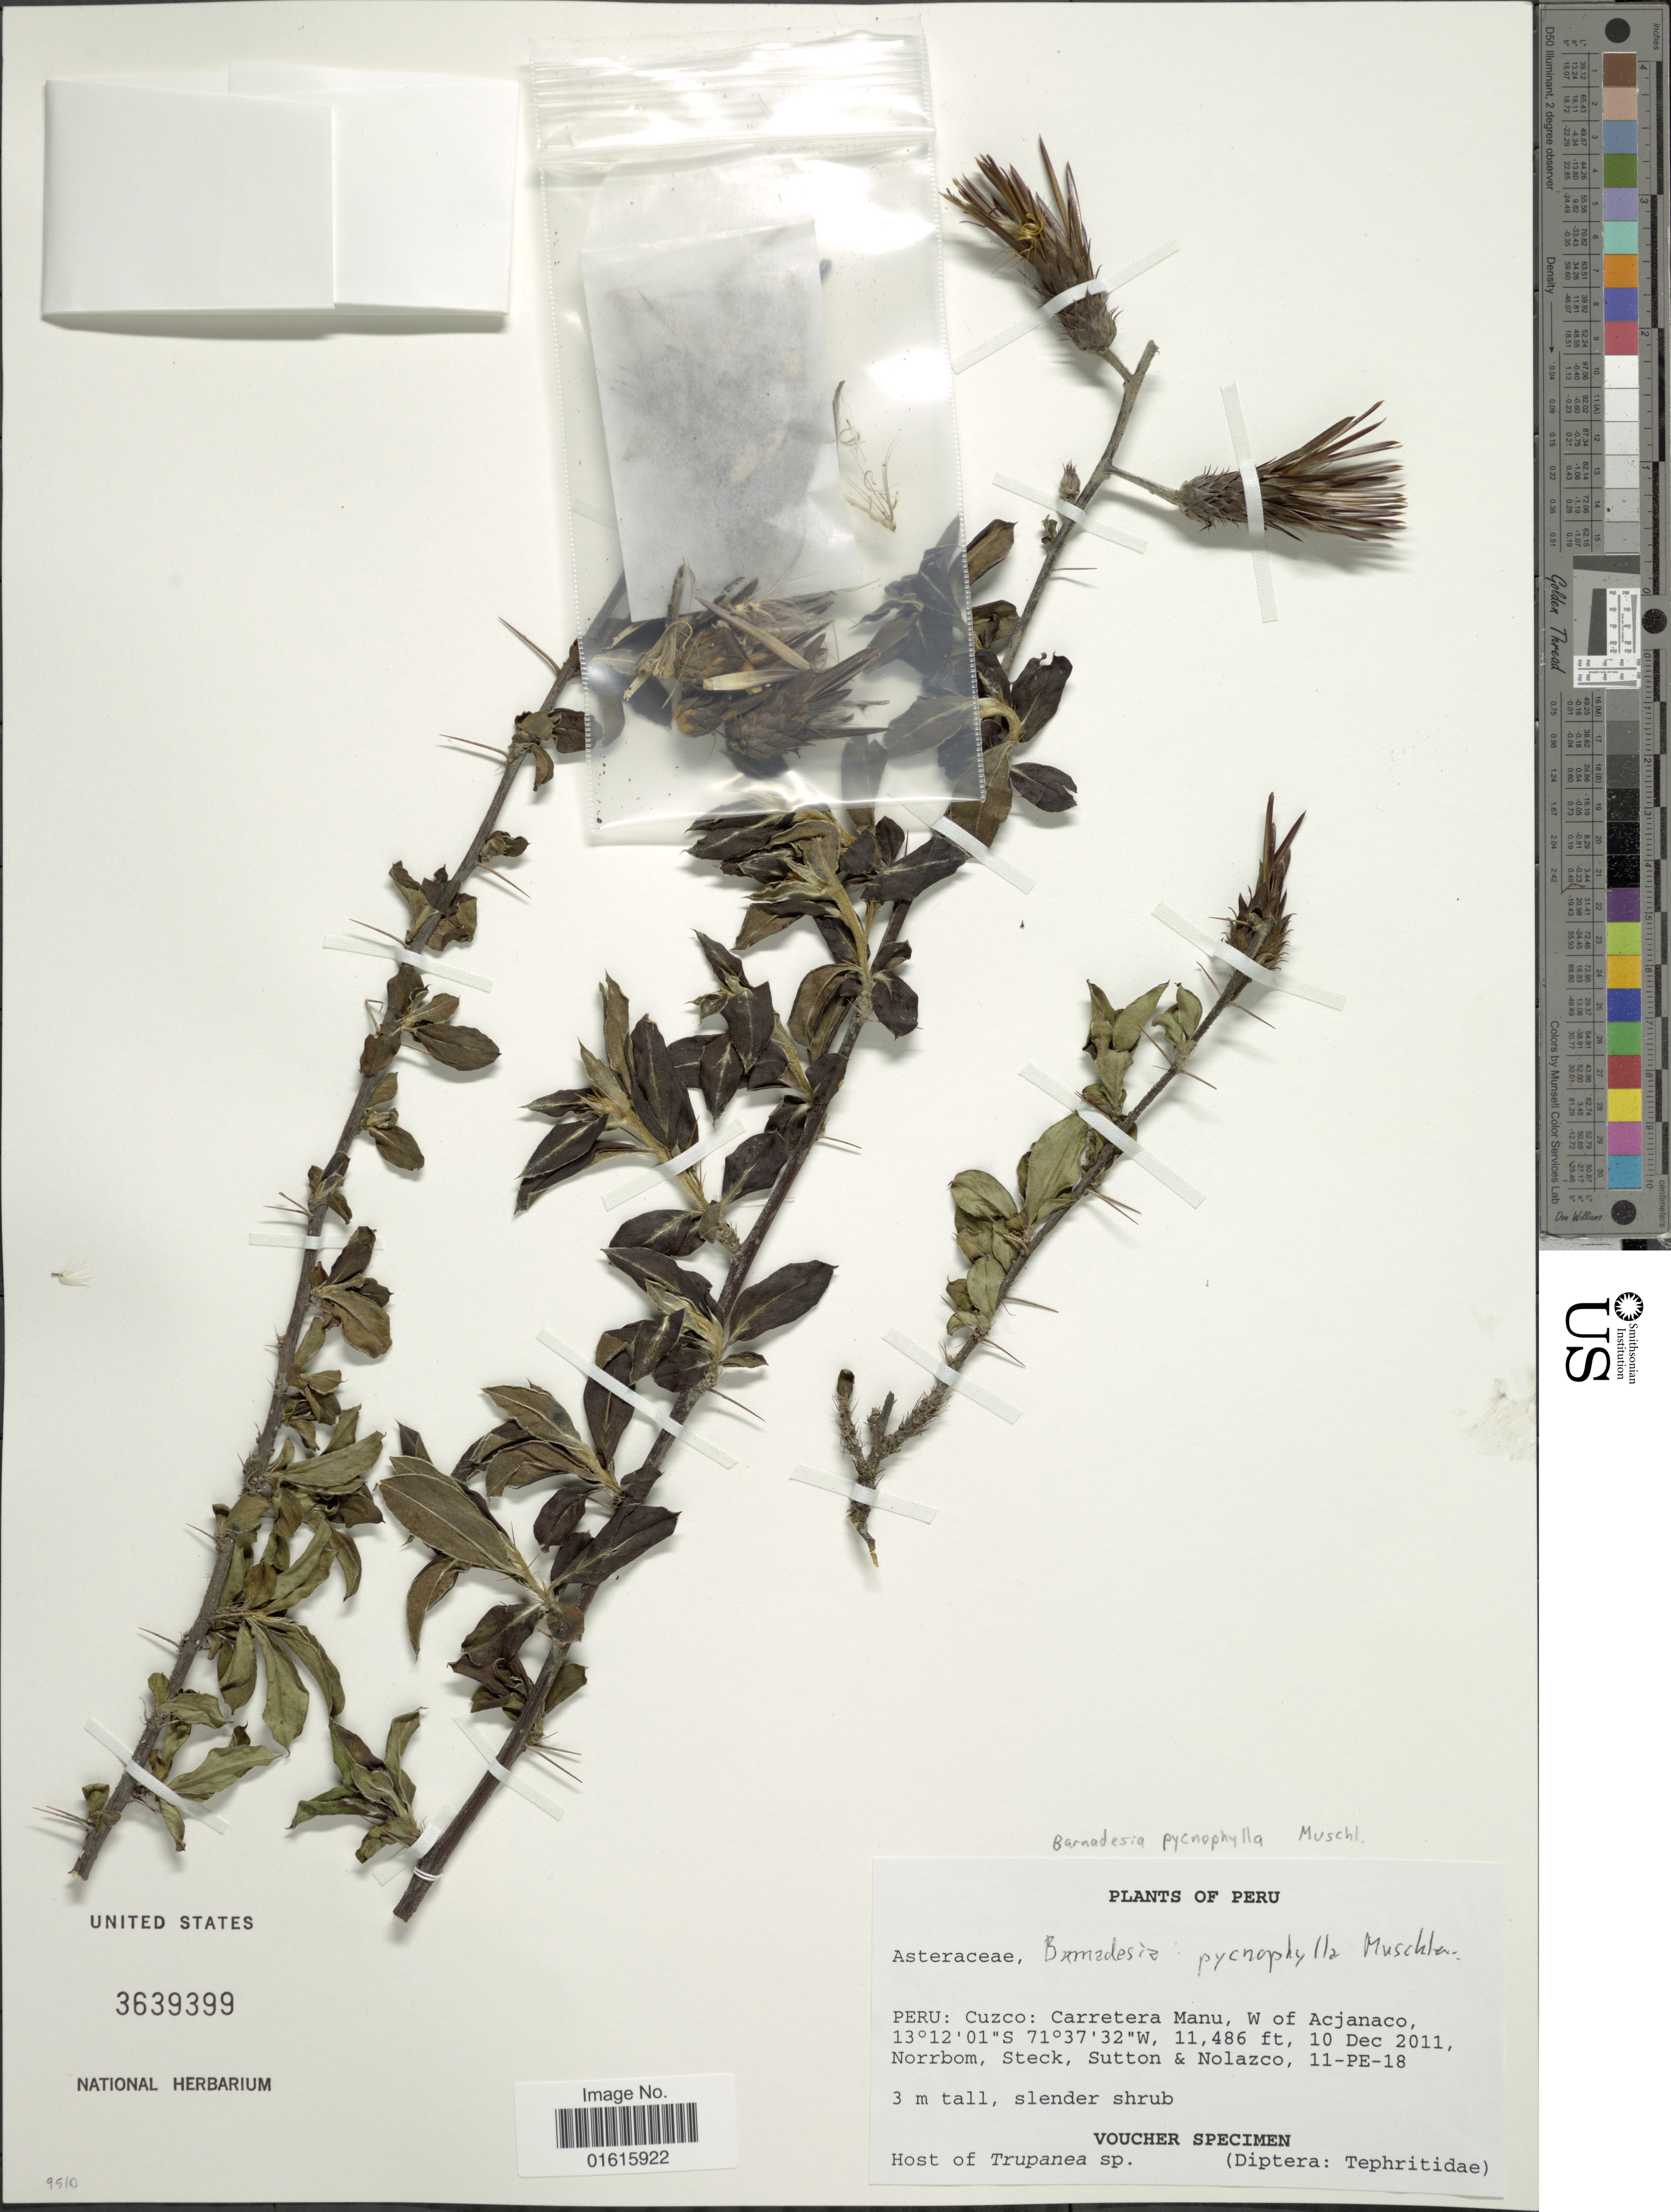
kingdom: Plantae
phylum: Tracheophyta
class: Magnoliopsida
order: Asterales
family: Asteraceae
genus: Barnadesia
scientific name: Barnadesia pycnophylla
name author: Muschl.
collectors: A. Norrbom, G. Steck, Sutton, -- & Nolazco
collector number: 11PE18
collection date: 2011-12-10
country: Peru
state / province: Cusco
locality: Carretera Manu, W of Acjanaco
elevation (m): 3501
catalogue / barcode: US 3639399